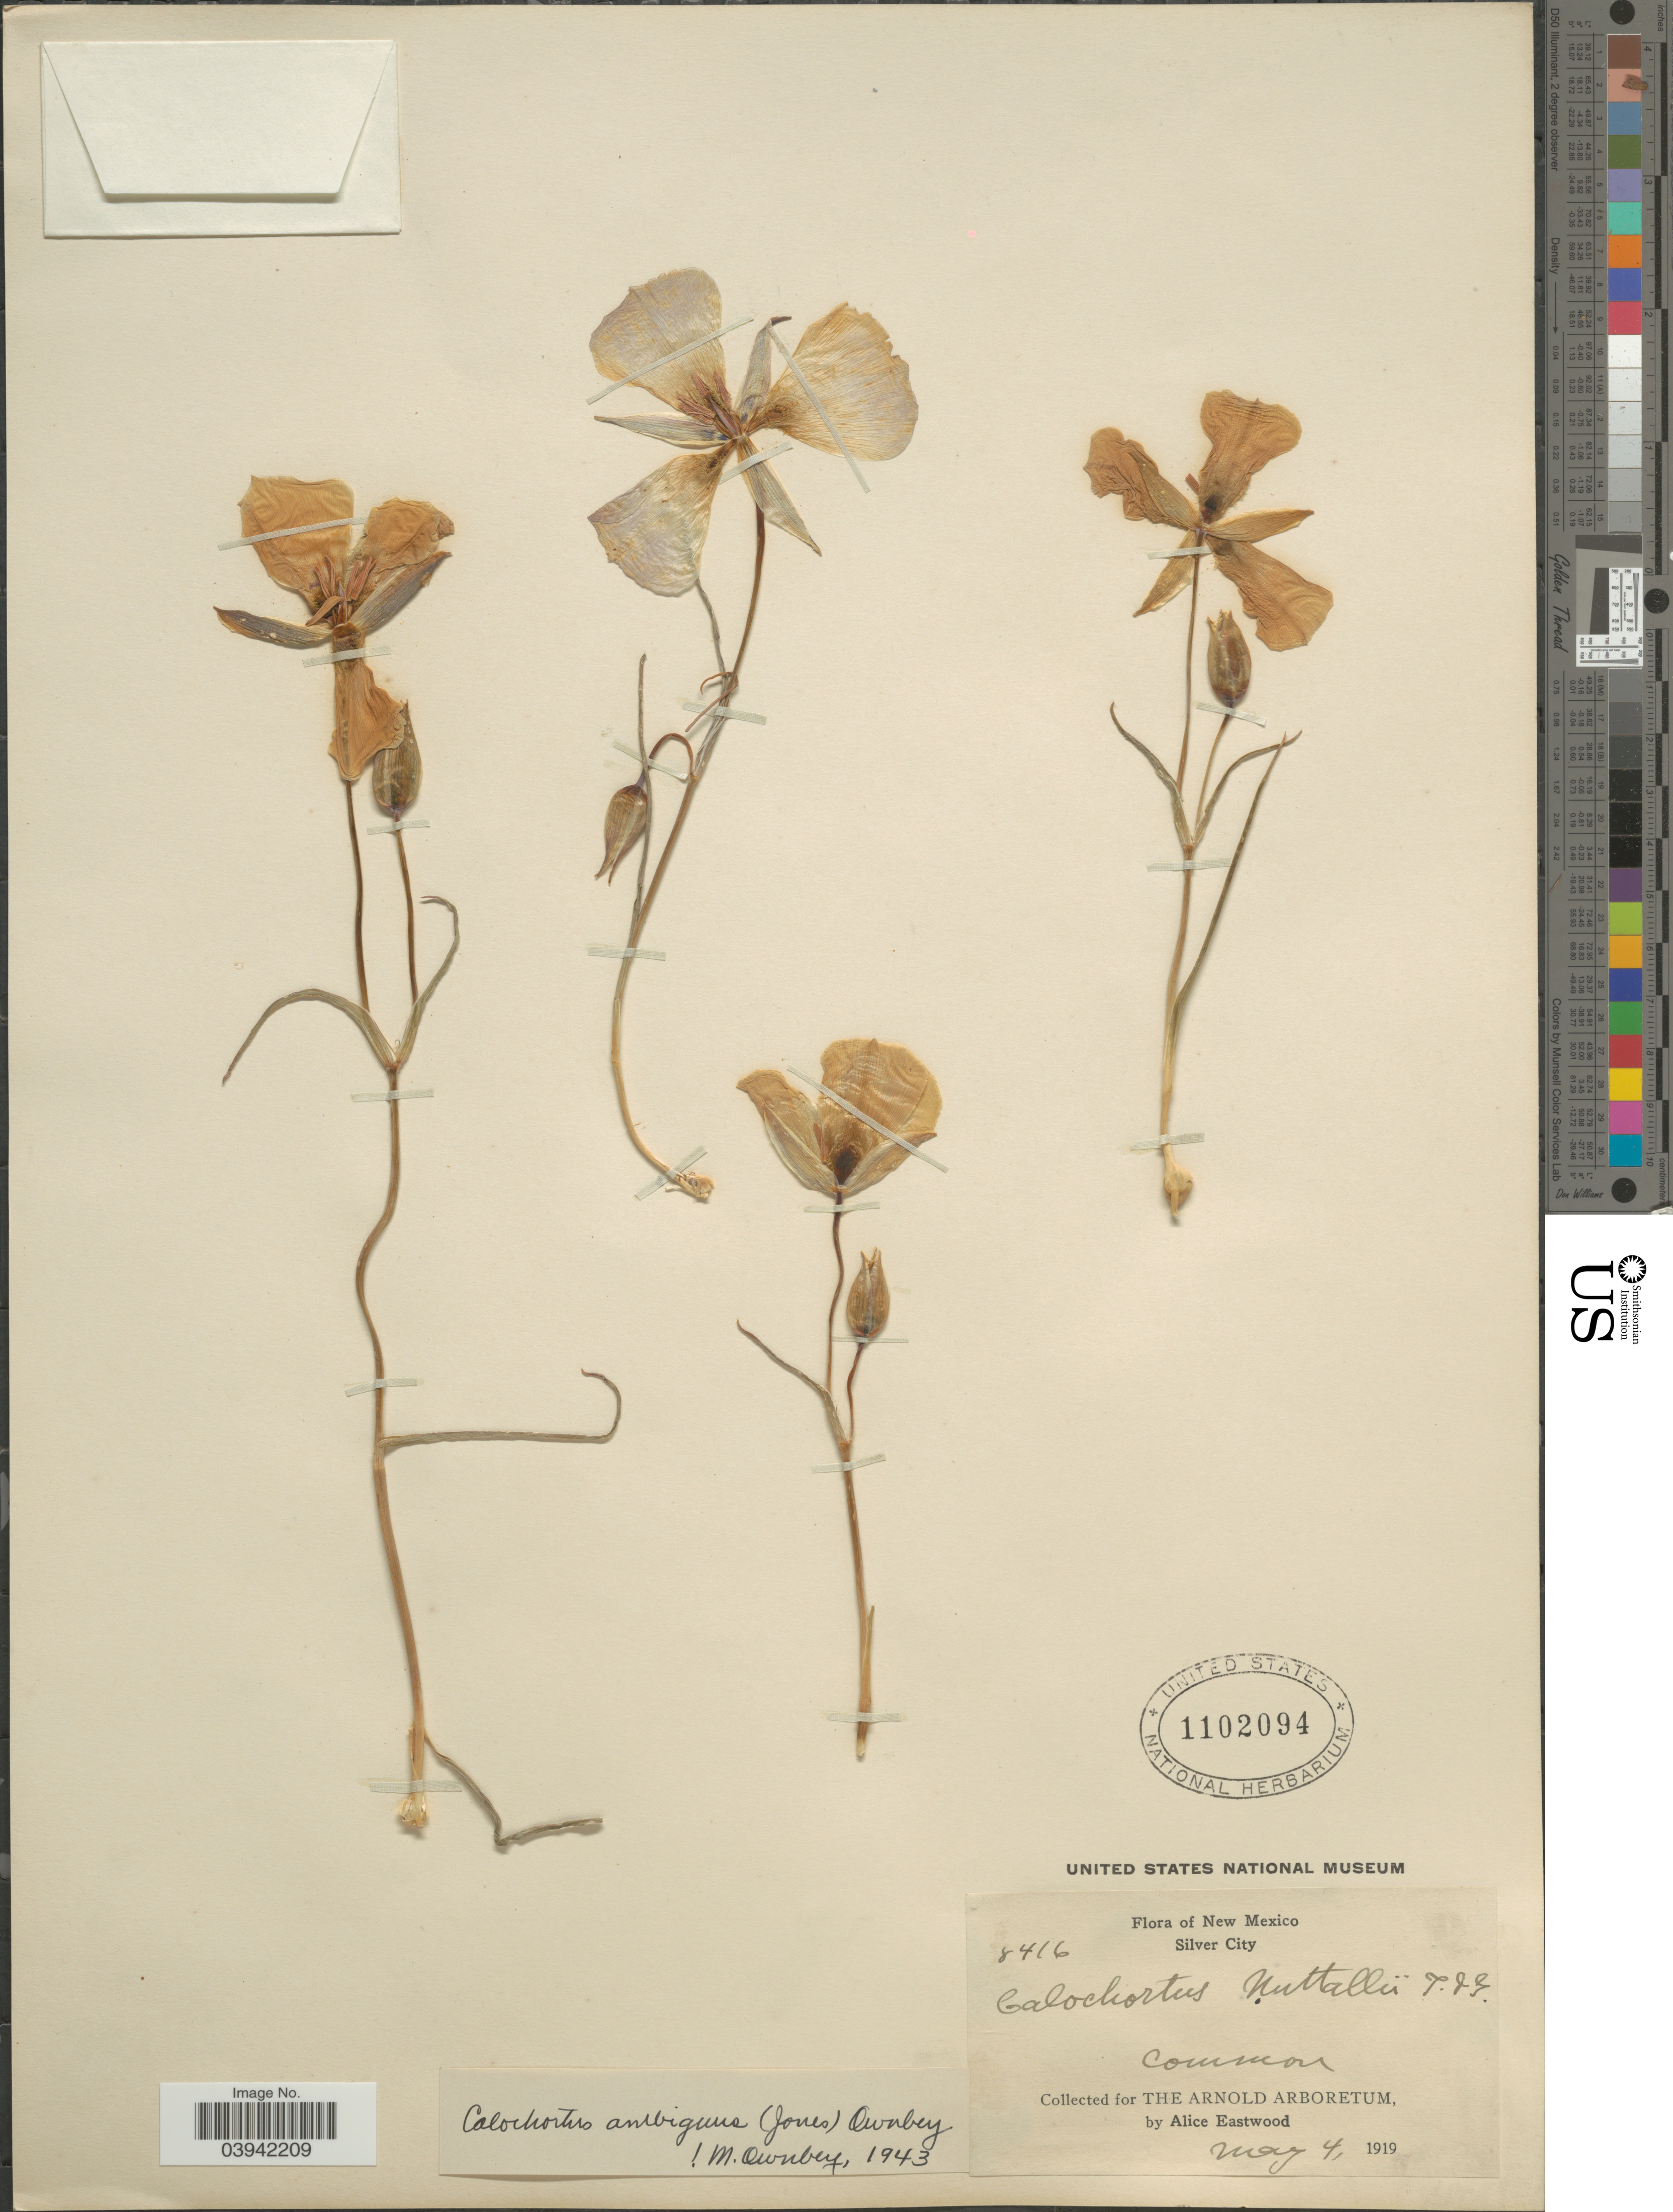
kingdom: Plantae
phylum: Tracheophyta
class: Liliopsida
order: Liliales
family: Liliaceae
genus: Calochortus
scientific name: Calochortus ambiguus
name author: (M.E. Jones) Ownbey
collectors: A. Eastwood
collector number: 8416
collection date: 1919-05-04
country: United States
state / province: New Mexico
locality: Silver City.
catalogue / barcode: US 1102094